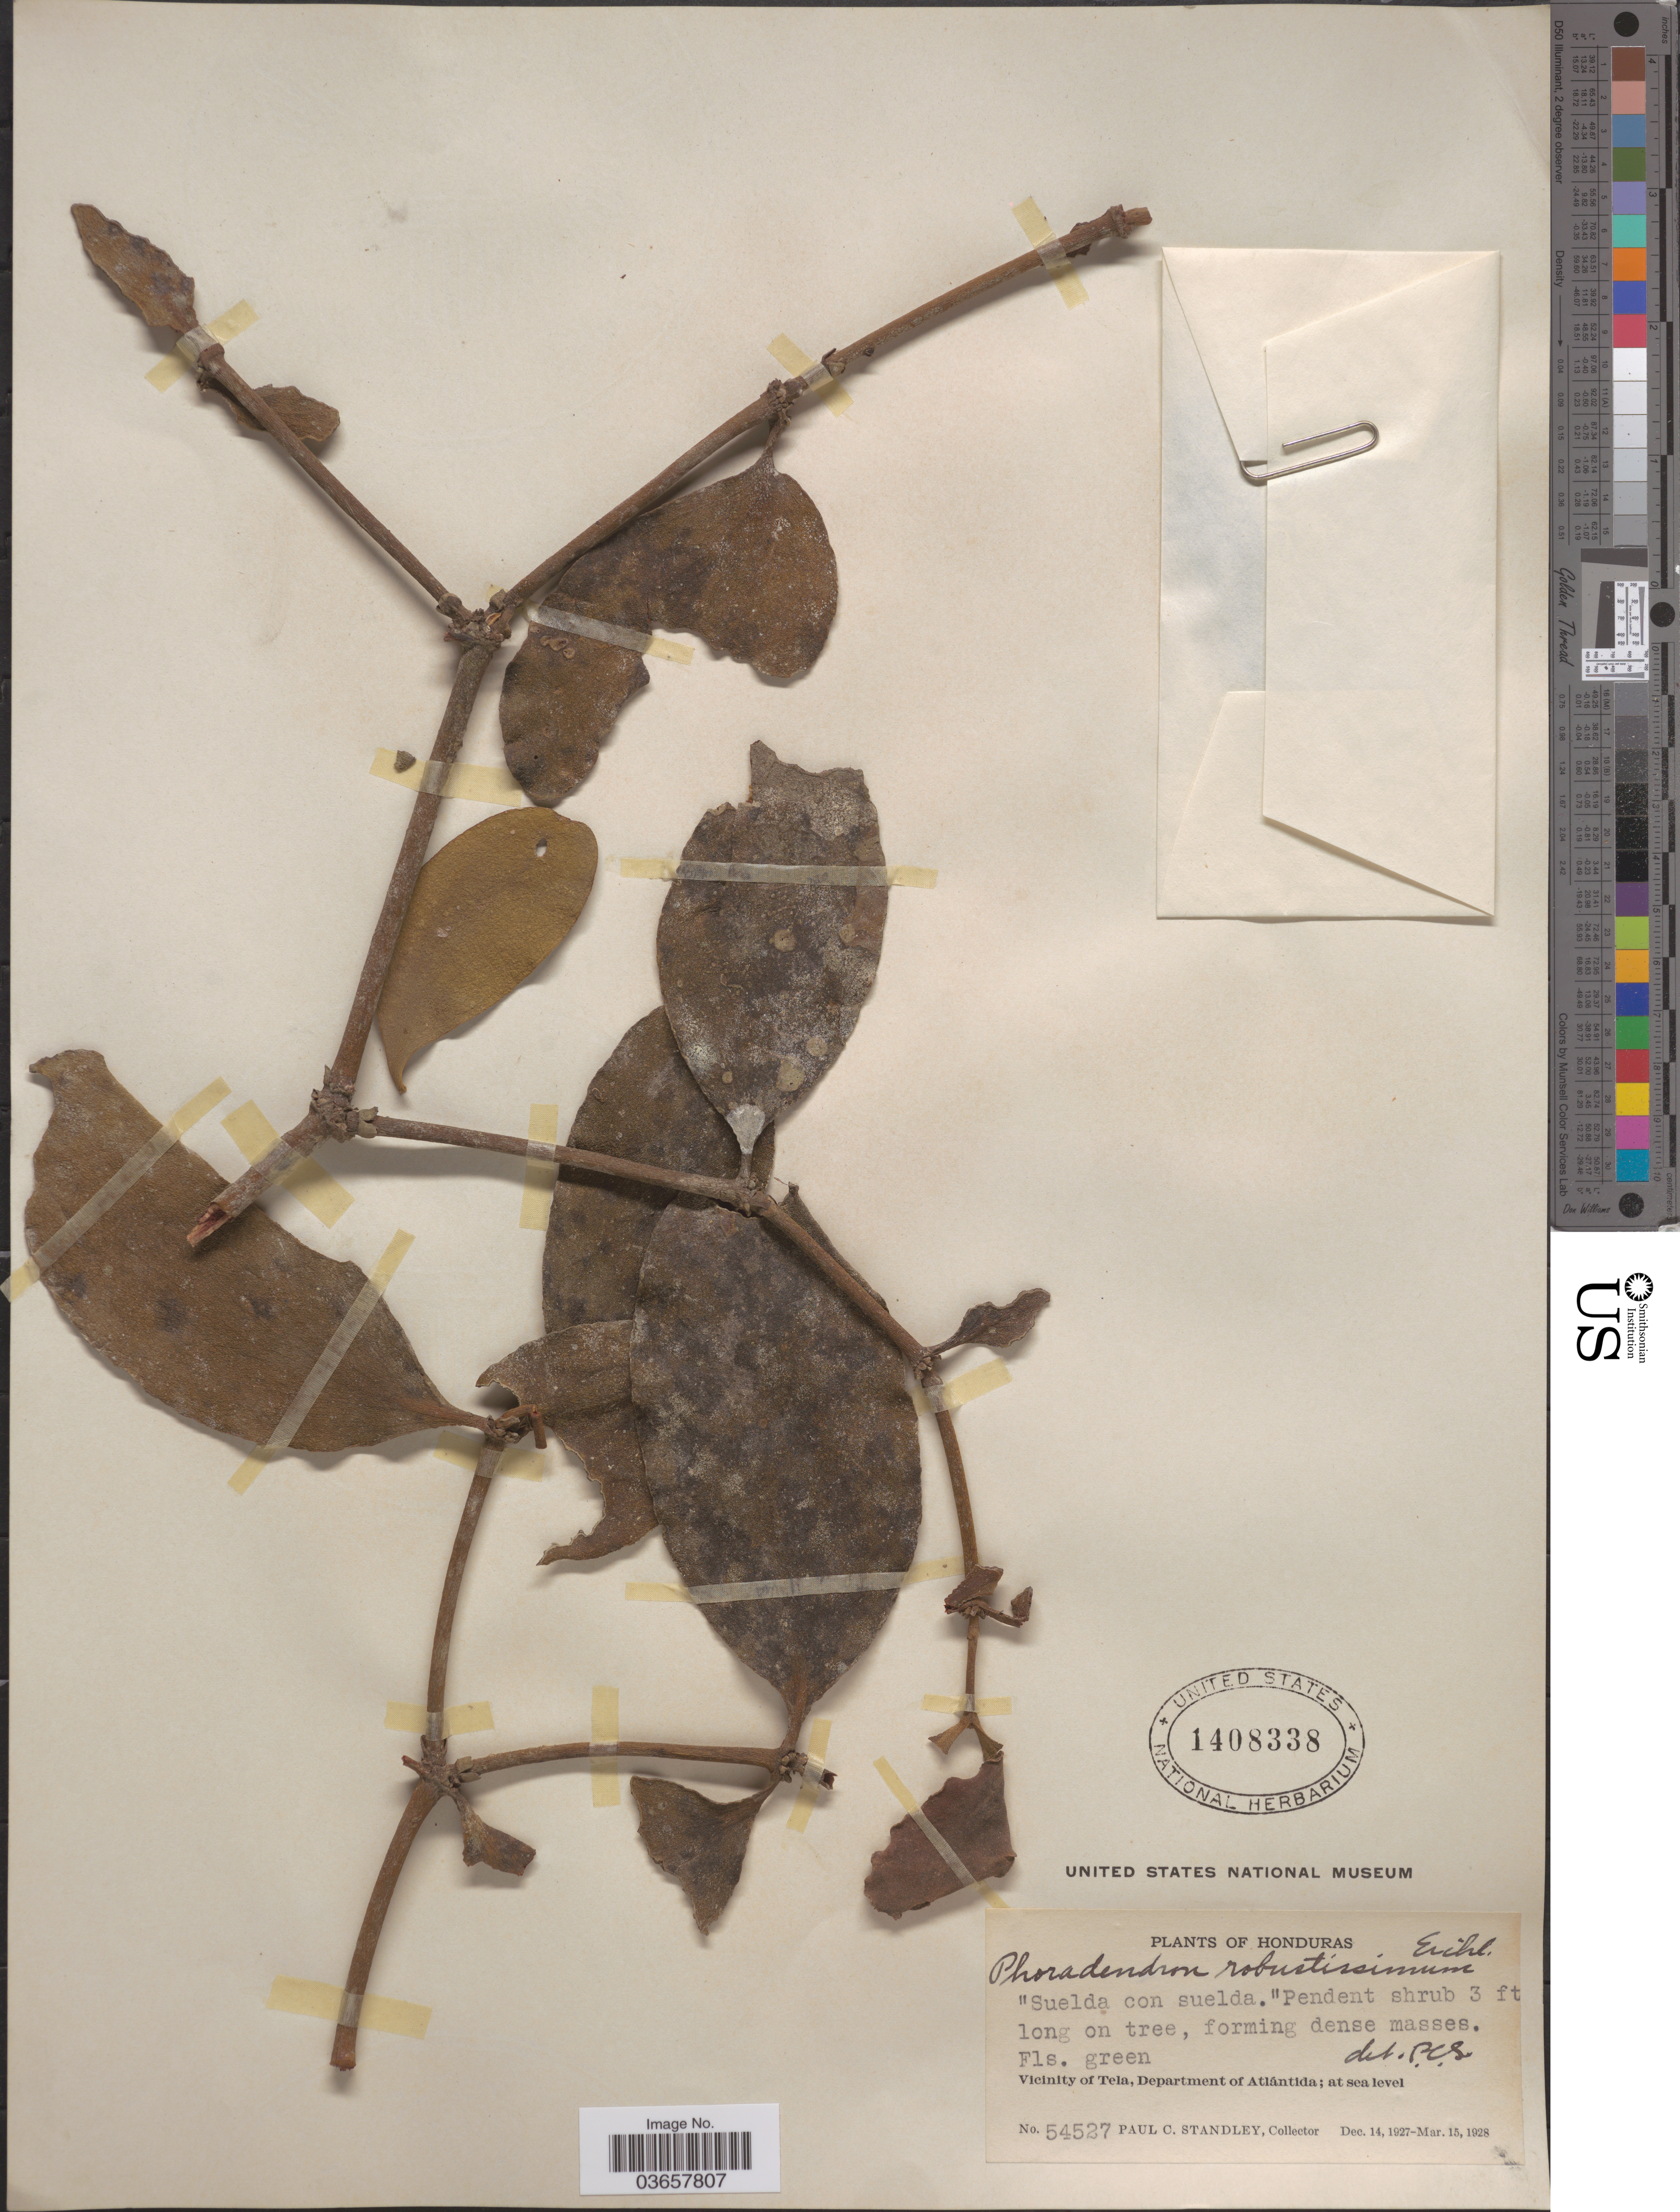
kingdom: Plantae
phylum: Tracheophyta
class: Magnoliopsida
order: Santalales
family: Viscaceae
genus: Phoradendron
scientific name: Phoradendron robustissimum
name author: Eichler in Mart.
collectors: P. C. Standley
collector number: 54527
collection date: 1927-12-14/1928-03-15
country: Honduras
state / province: Atlántida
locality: Vicinity of Tela, Department of Atlántida.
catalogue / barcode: US 1408338